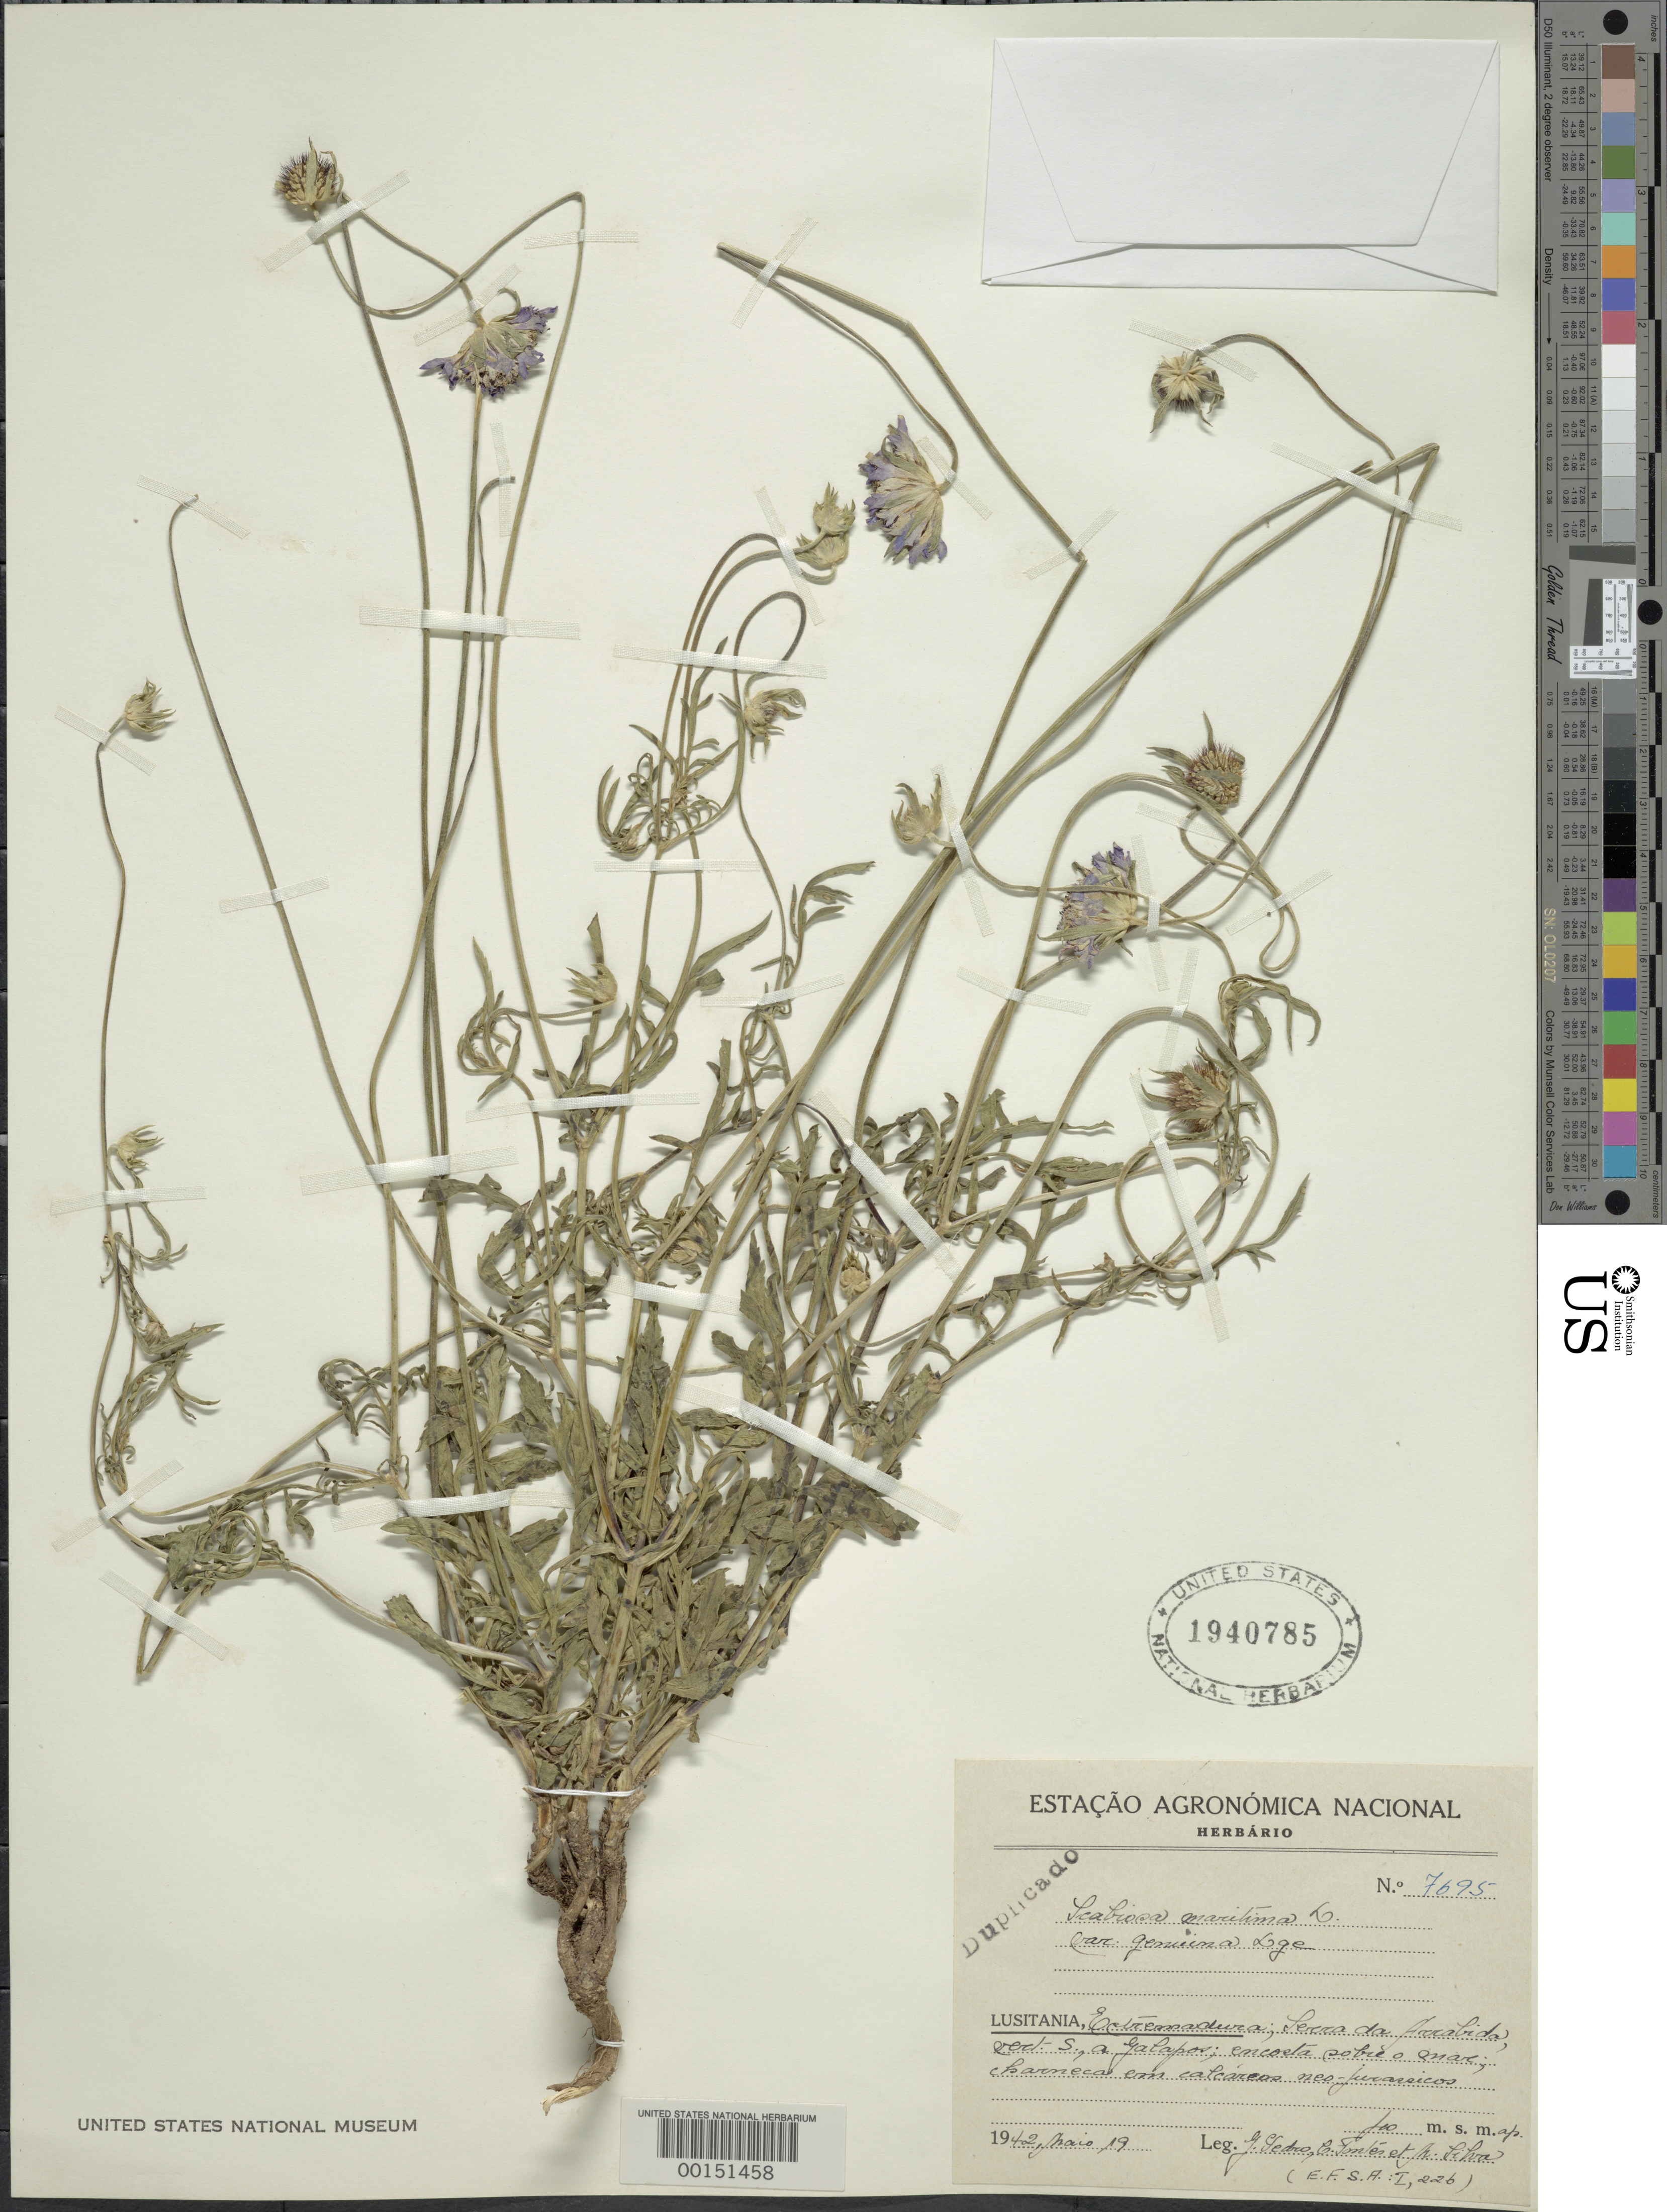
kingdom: Plantae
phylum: Tracheophyta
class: Magnoliopsida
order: Dipsacales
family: Caprifoliaceae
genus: Scabiosa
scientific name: Scabiosa maritima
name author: L.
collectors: G. Gedro, C. Fontes & M. Silva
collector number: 7695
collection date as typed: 19 May 1942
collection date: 1942-05-19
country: Portugal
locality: Lusitania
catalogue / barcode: US 1940785